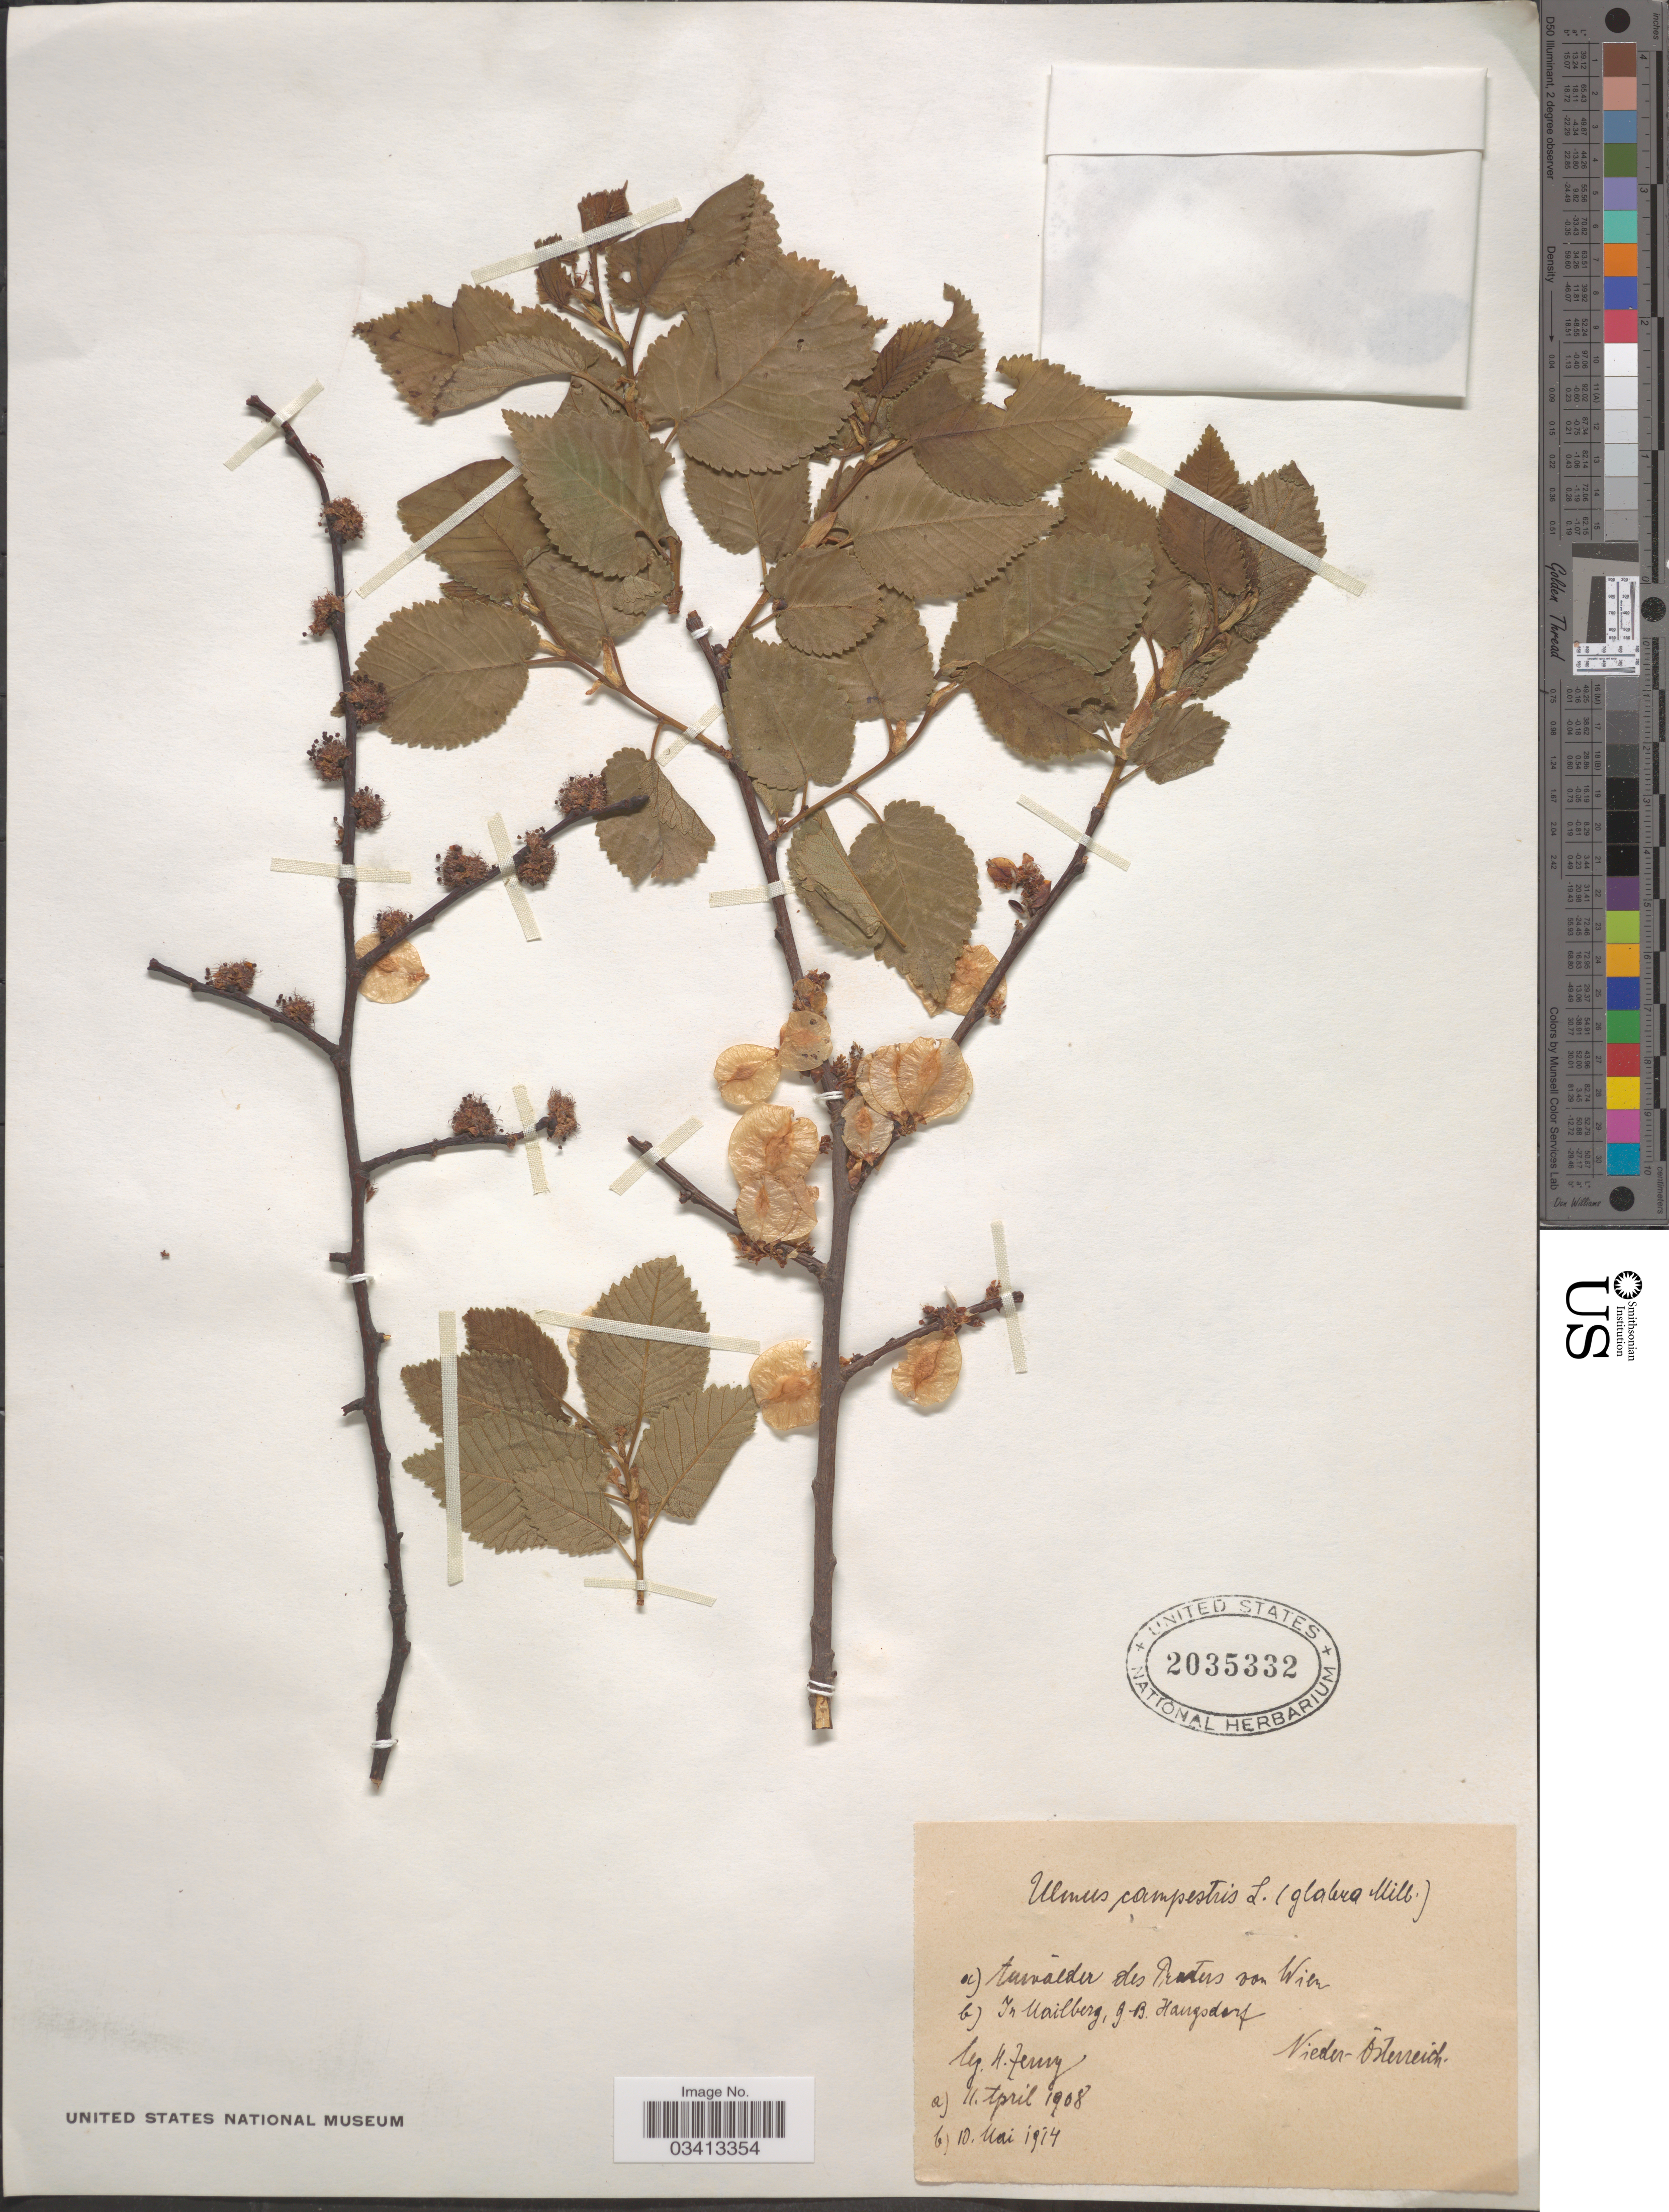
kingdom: Plantae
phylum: Tracheophyta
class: Magnoliopsida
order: Rosales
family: Ulmaceae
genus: Ulmus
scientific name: Ulmus campestris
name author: L.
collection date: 1914-05-10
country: Austria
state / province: Niederosterreich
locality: In Mailberg, G. B. Haugsdorf.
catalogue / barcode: US 2035332-2